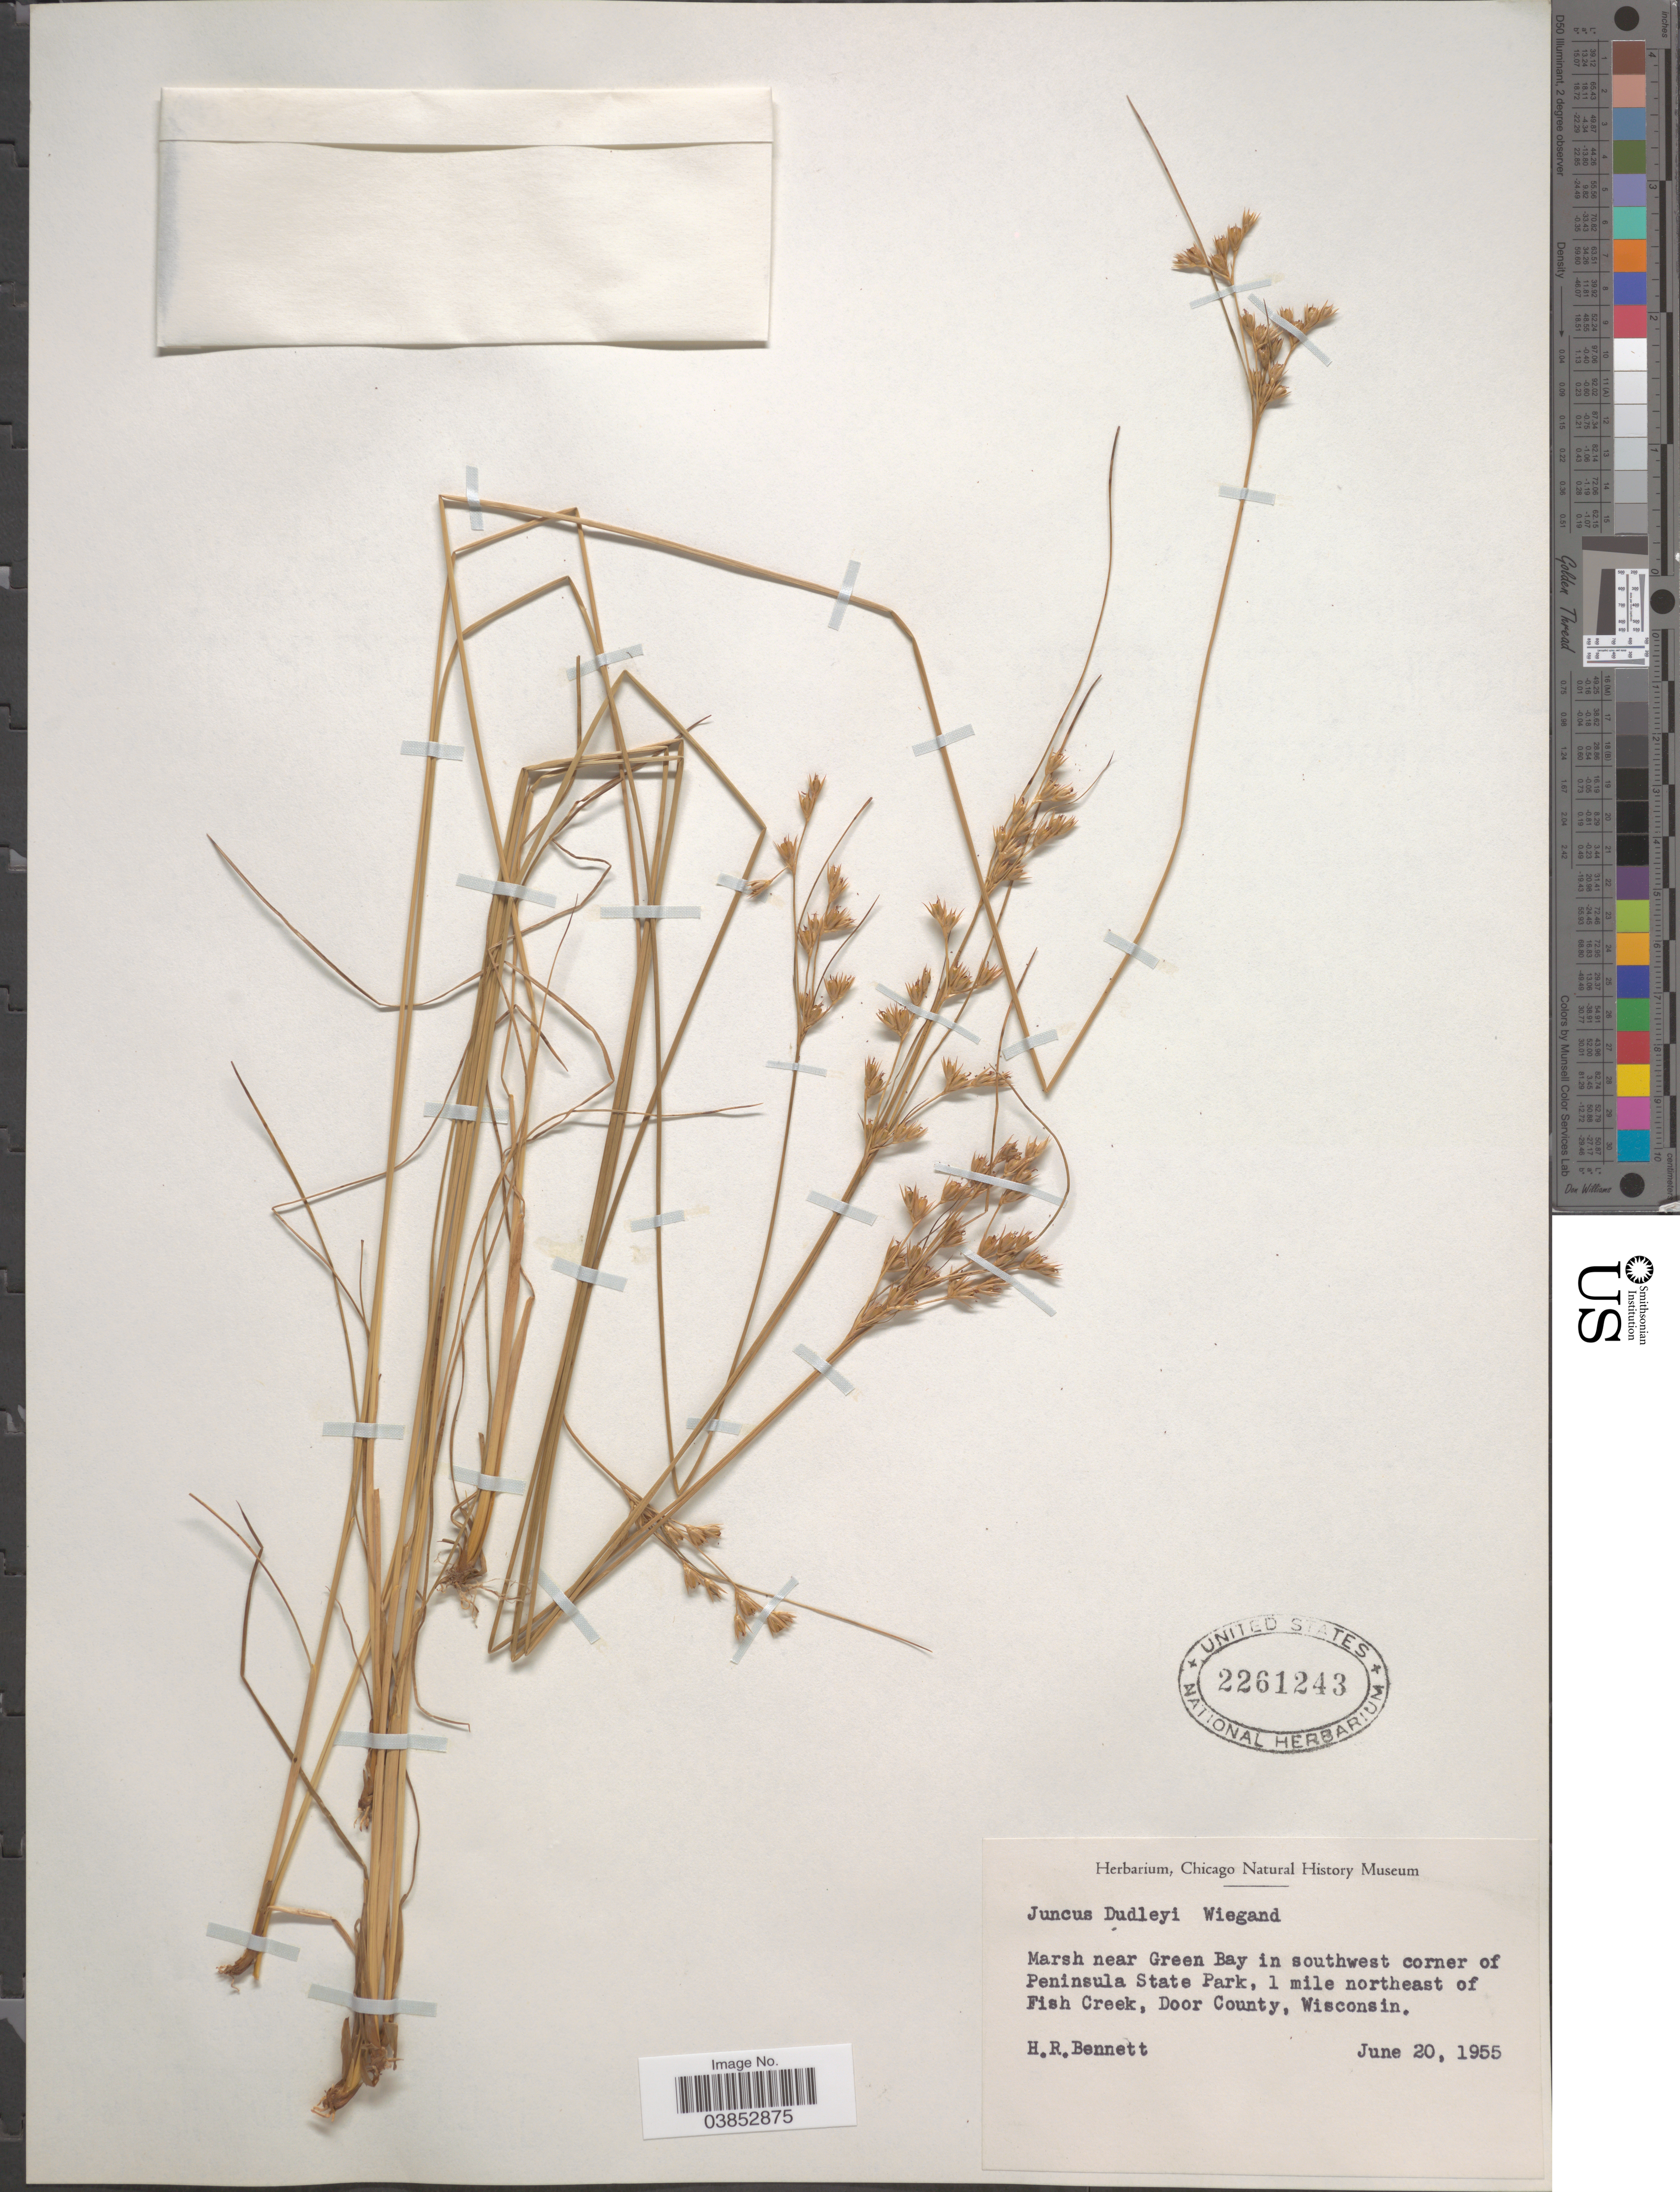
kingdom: Plantae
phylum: Tracheophyta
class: Liliopsida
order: Poales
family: Juncaceae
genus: Juncus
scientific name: Juncus dudleyi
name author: Wiegand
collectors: H. R. Bennett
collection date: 1955-06-20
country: United States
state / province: Wisconsin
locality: Marsh near Green Bay in southwest corner of Peninsula State Park, 1 mile northeast of Fish Creek, Door County.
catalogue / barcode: US 2261243